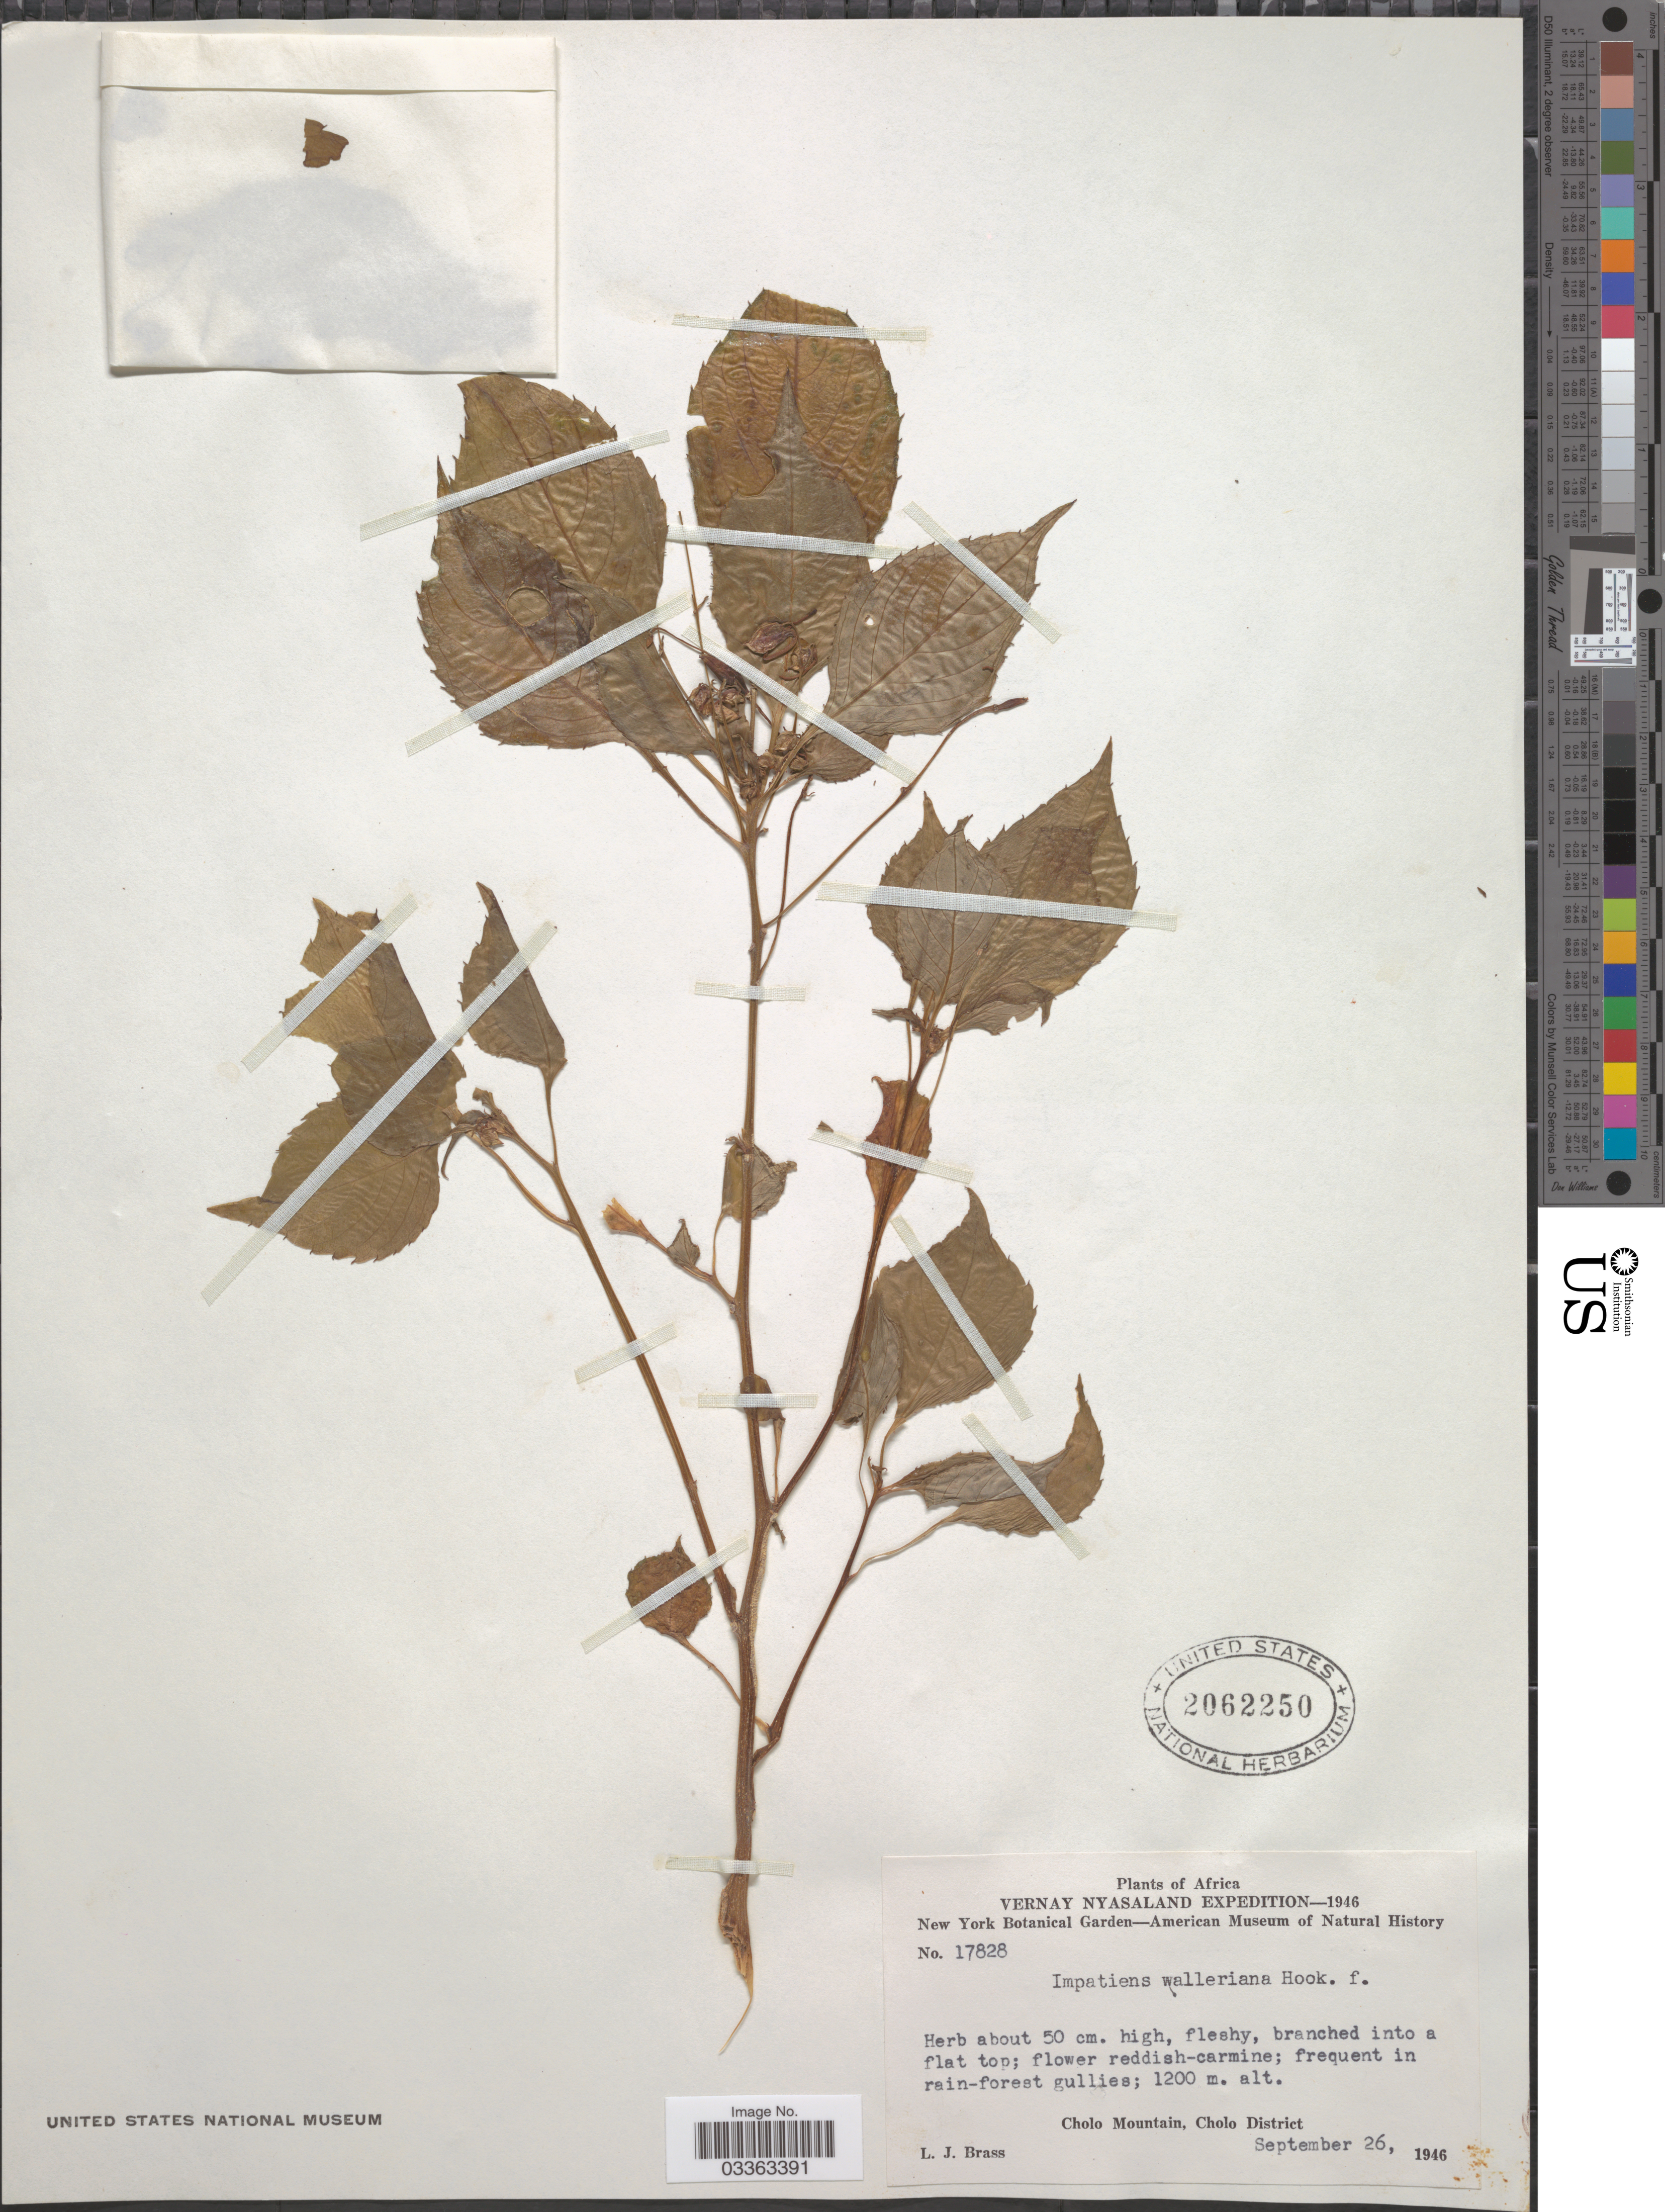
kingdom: Plantae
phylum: Tracheophyta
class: Magnoliopsida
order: Ericales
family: Balsaminaceae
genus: Impatiens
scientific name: Impatiens walleriana 'Super Elfin Red'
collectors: L. J. Brass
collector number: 17828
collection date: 1946-09-26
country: Malawi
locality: Nyasaland, Cholo Mountain, Cholo District.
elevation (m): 1200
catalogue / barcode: US 2062250